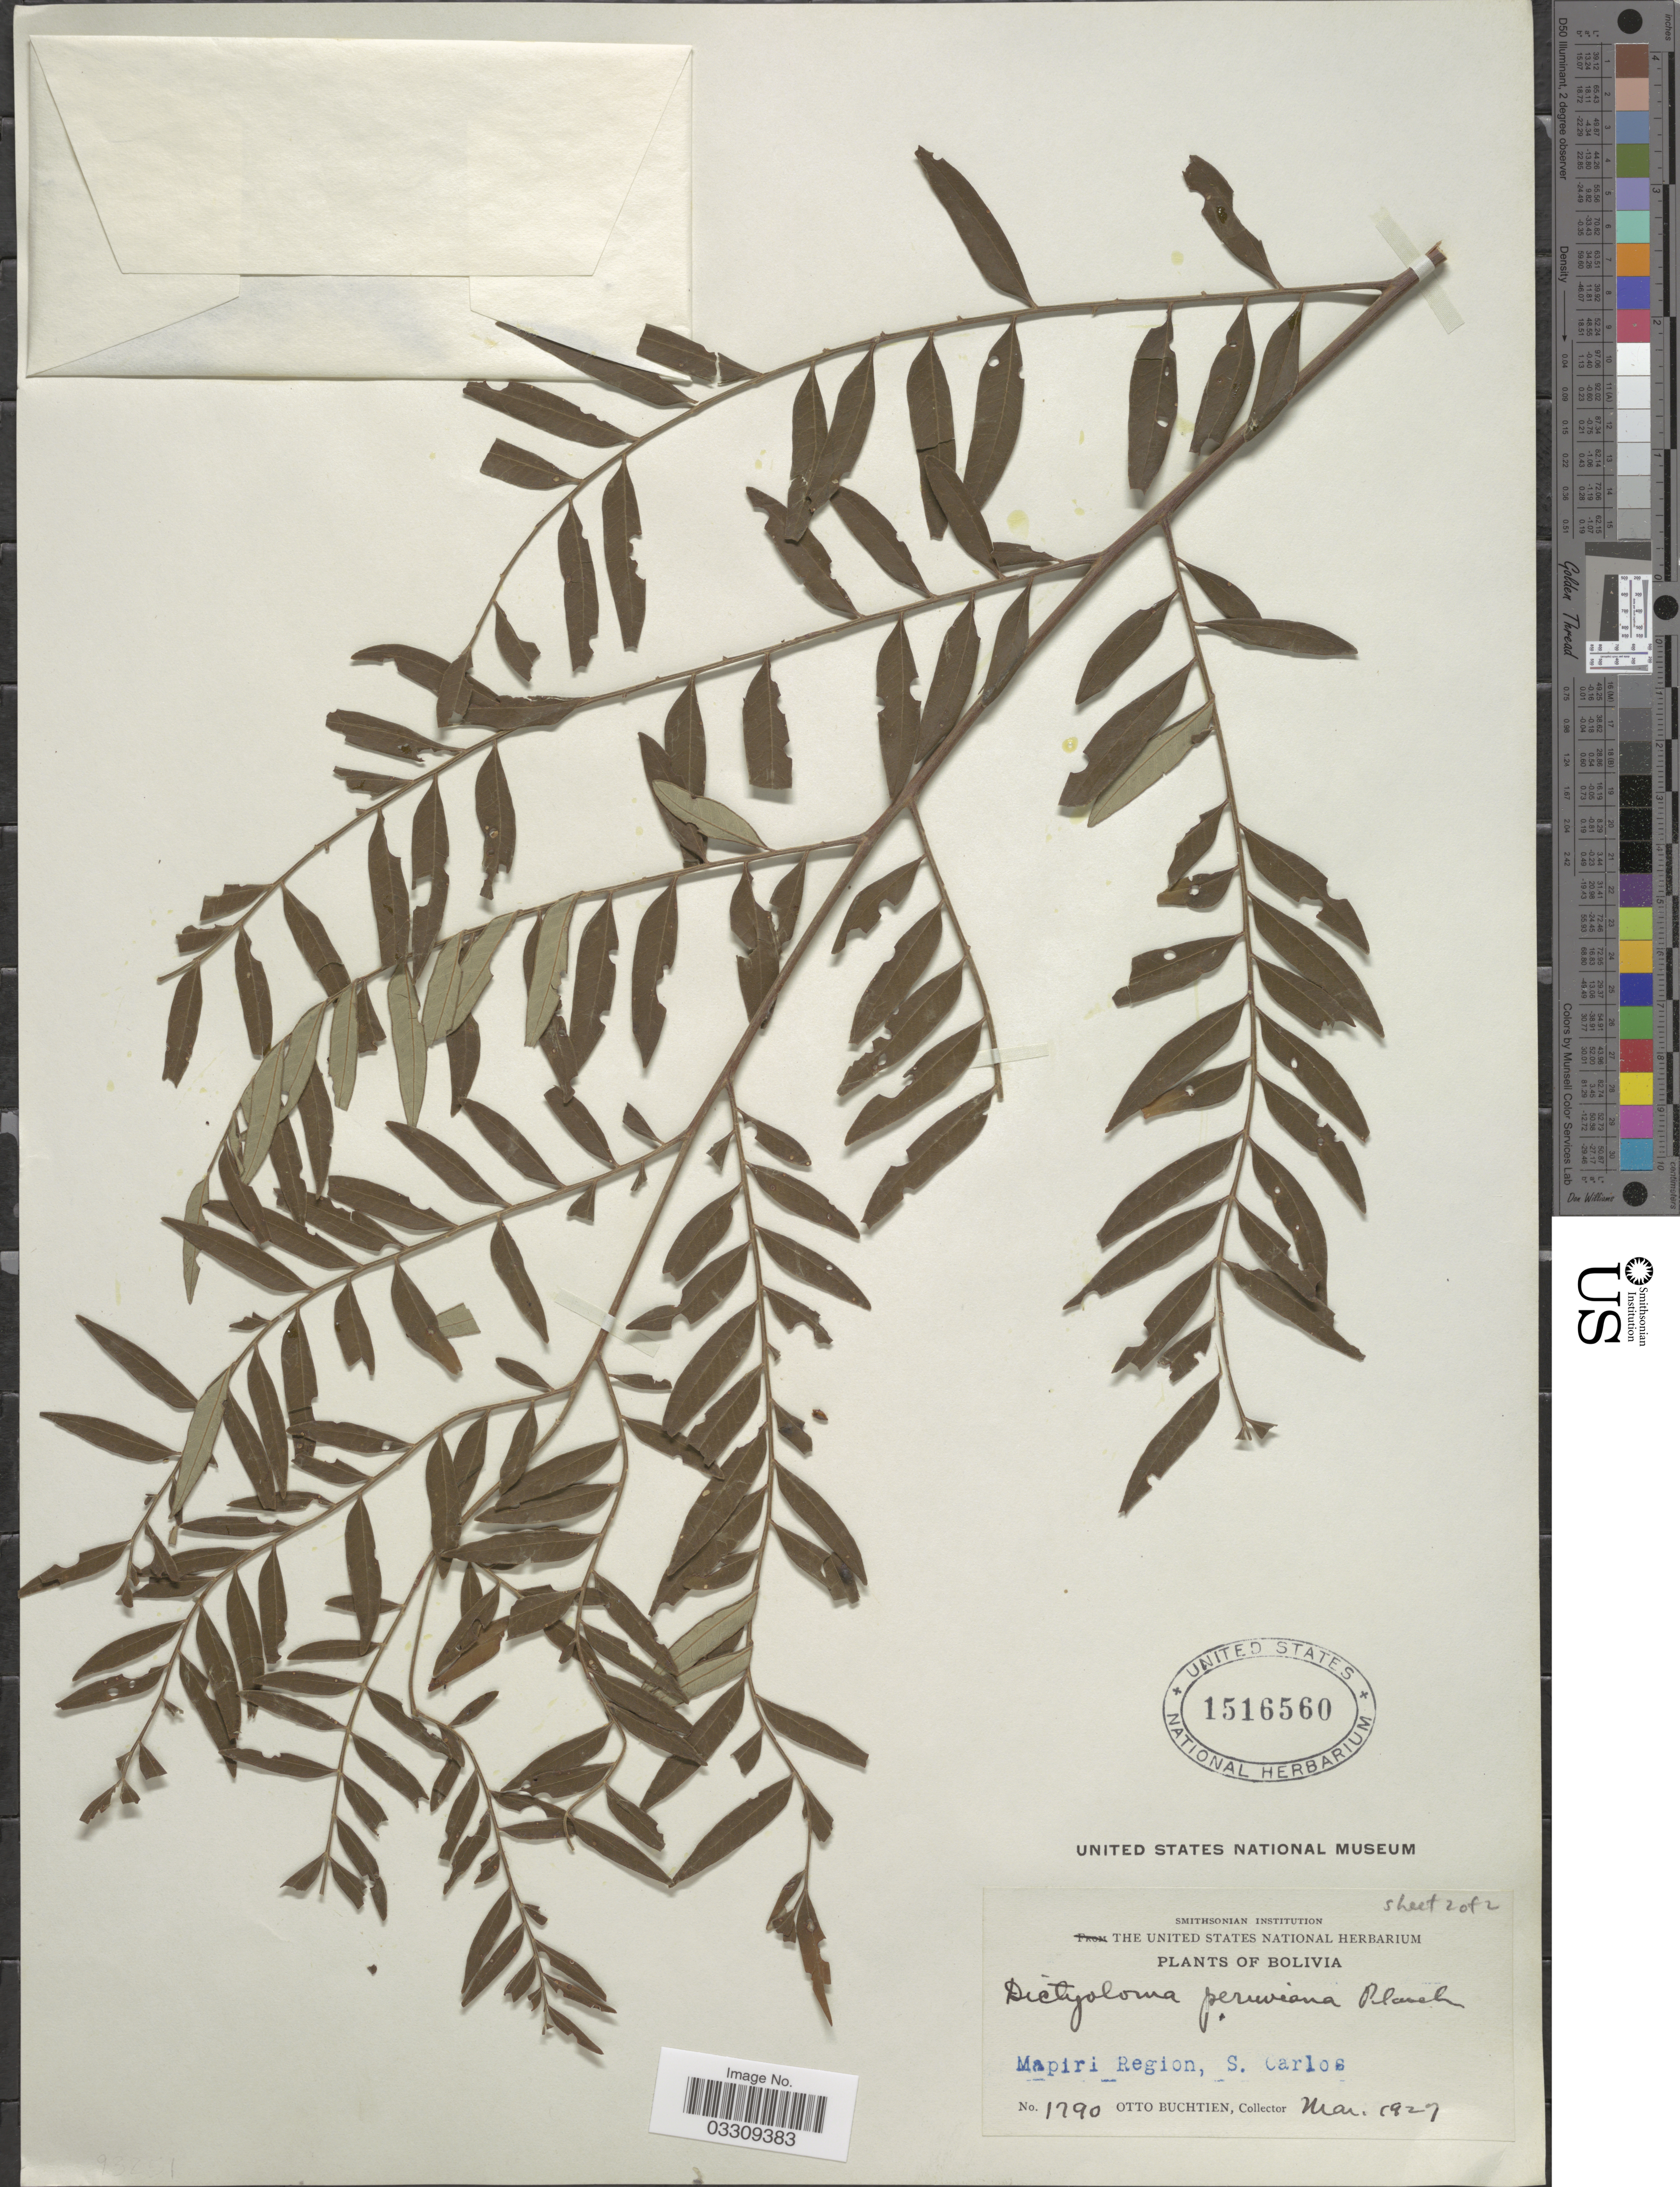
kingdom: Plantae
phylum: Tracheophyta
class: Magnoliopsida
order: Sapindales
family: Rutaceae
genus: Dictyoloma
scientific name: Dictyoloma peruvianum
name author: Planch.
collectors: O. Buchtien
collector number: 1790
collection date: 1927-03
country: Bolivia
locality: Mapiri Region, S. Carlos.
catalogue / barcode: US 1516560